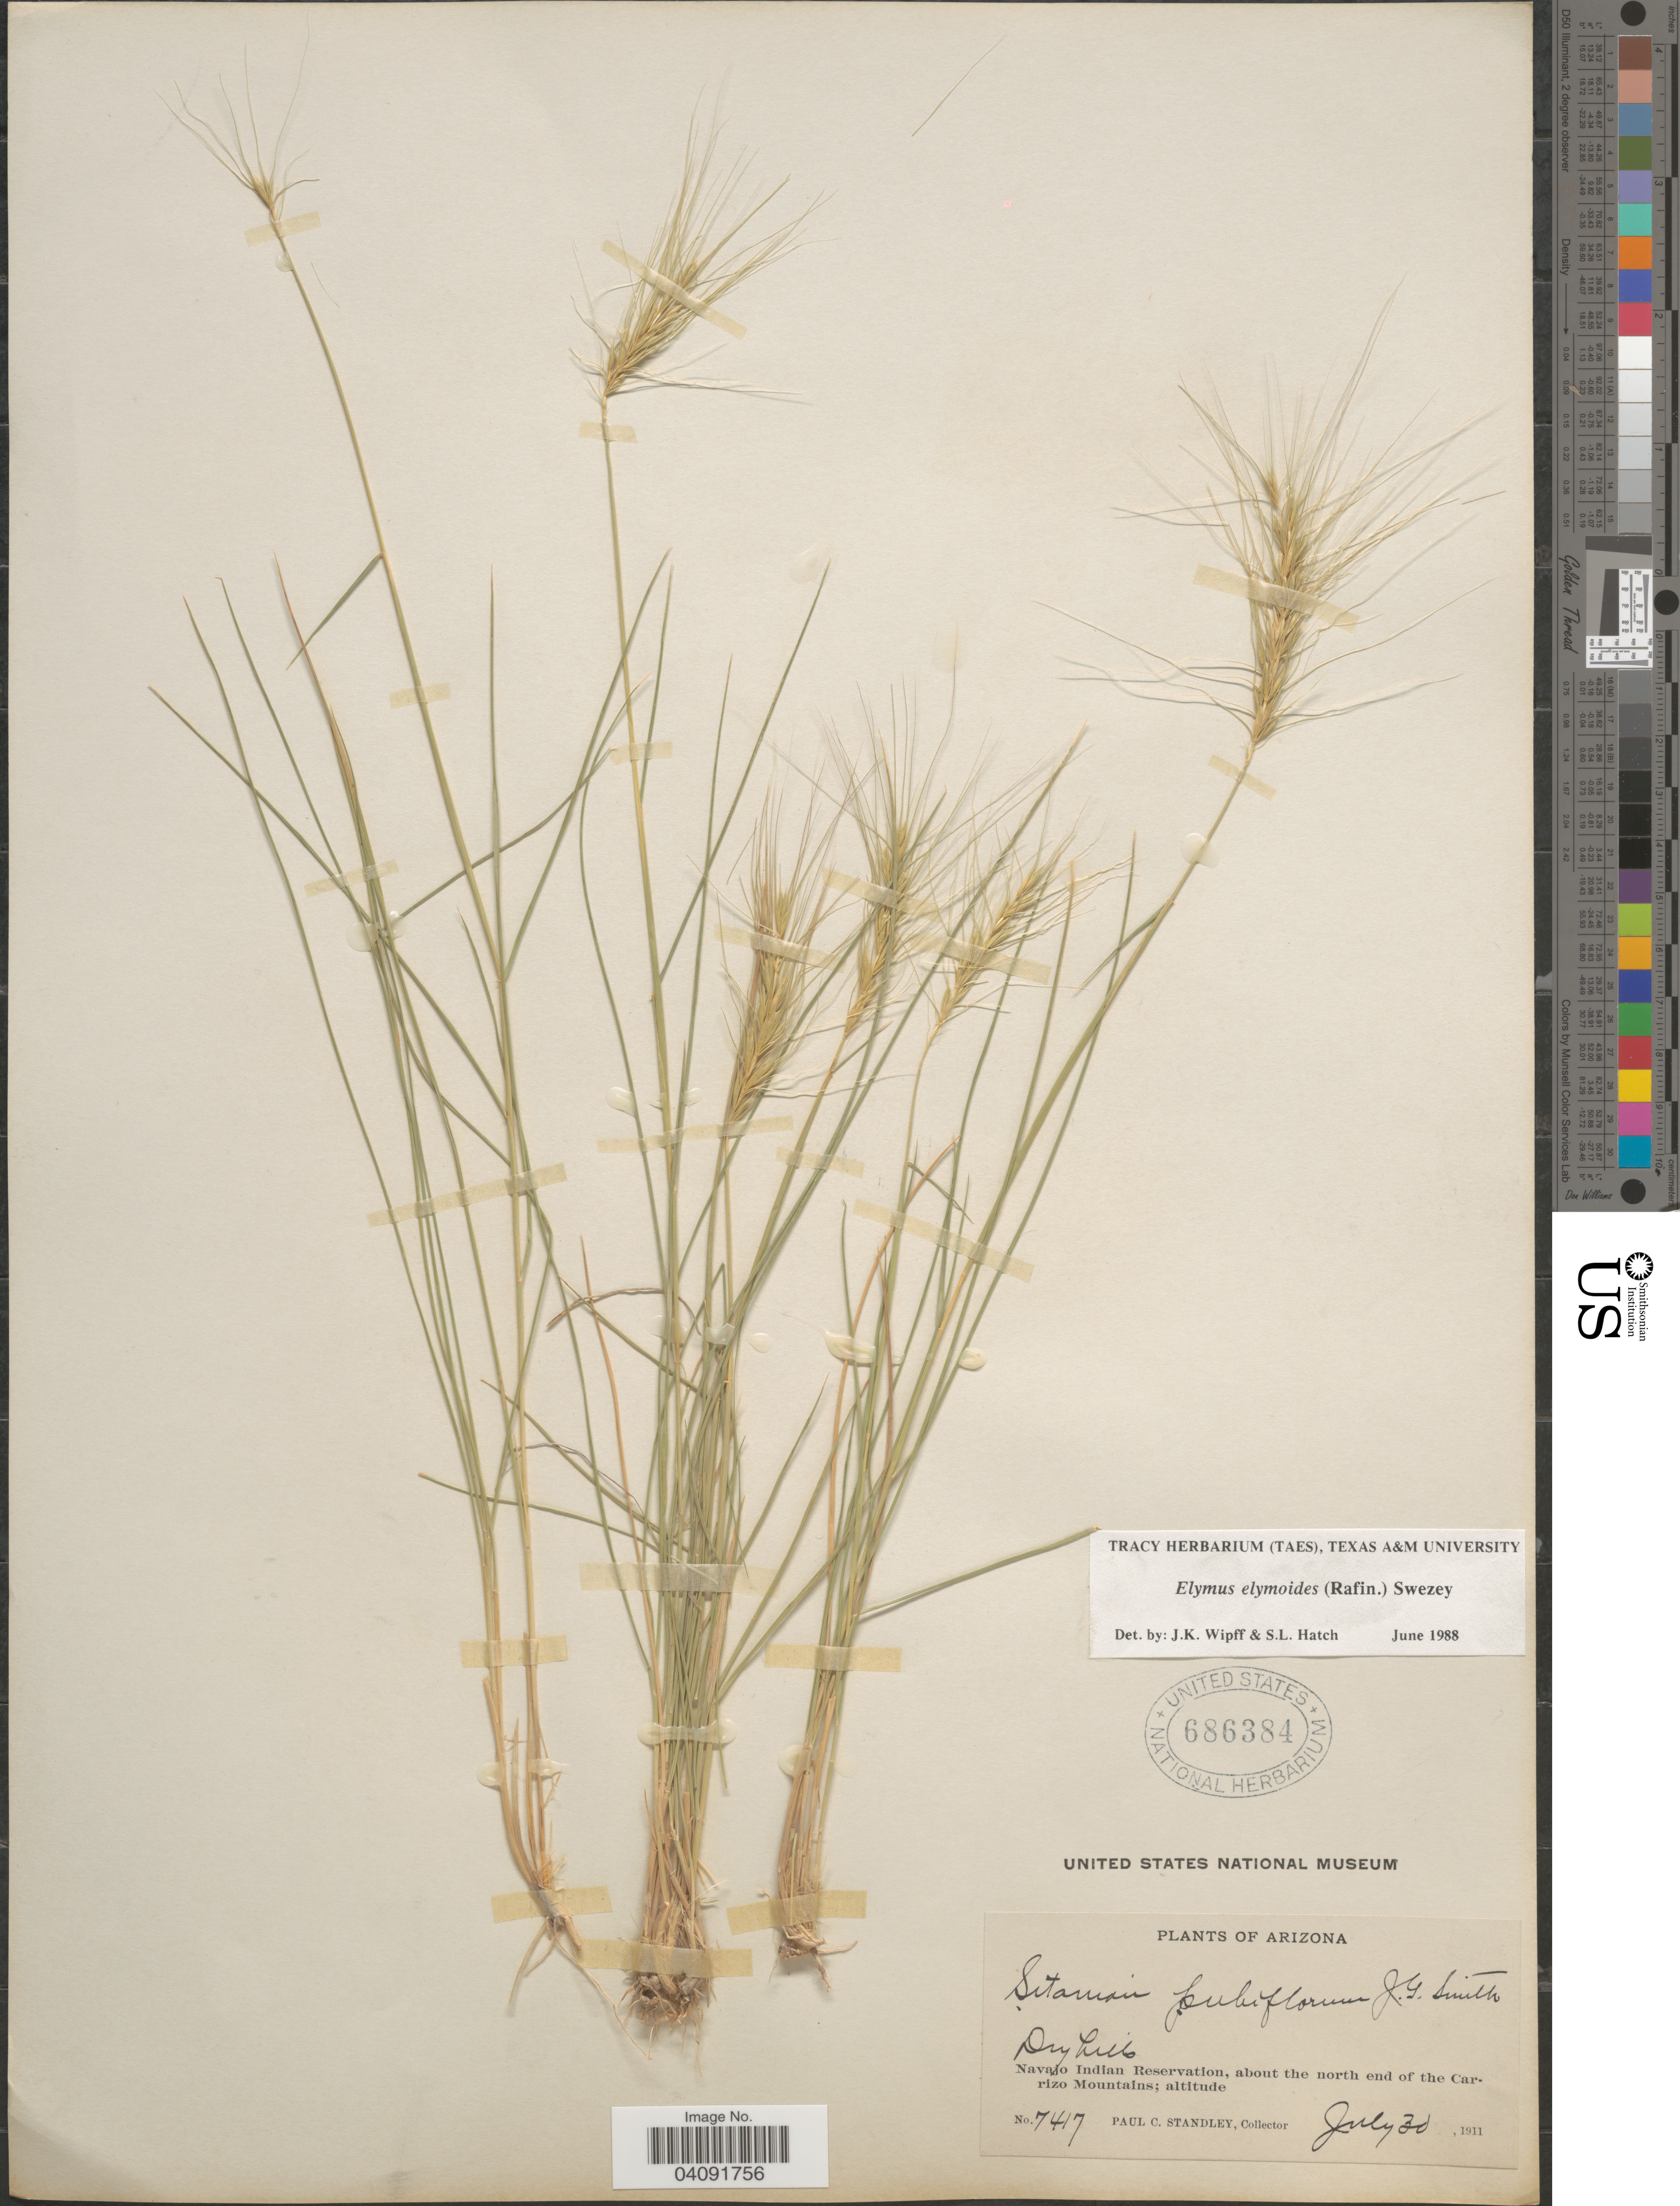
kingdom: Plantae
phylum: Tracheophyta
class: Liliopsida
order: Poales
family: Poaceae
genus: Elymus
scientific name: Elymus elymoides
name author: (Raf.) Swezey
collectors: P. C. Standley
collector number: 7417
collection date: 1911-07-30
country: United States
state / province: Arizona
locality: Navajo Indian Reservation, about the north end of the Carrizo Mountains.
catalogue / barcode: US 686384